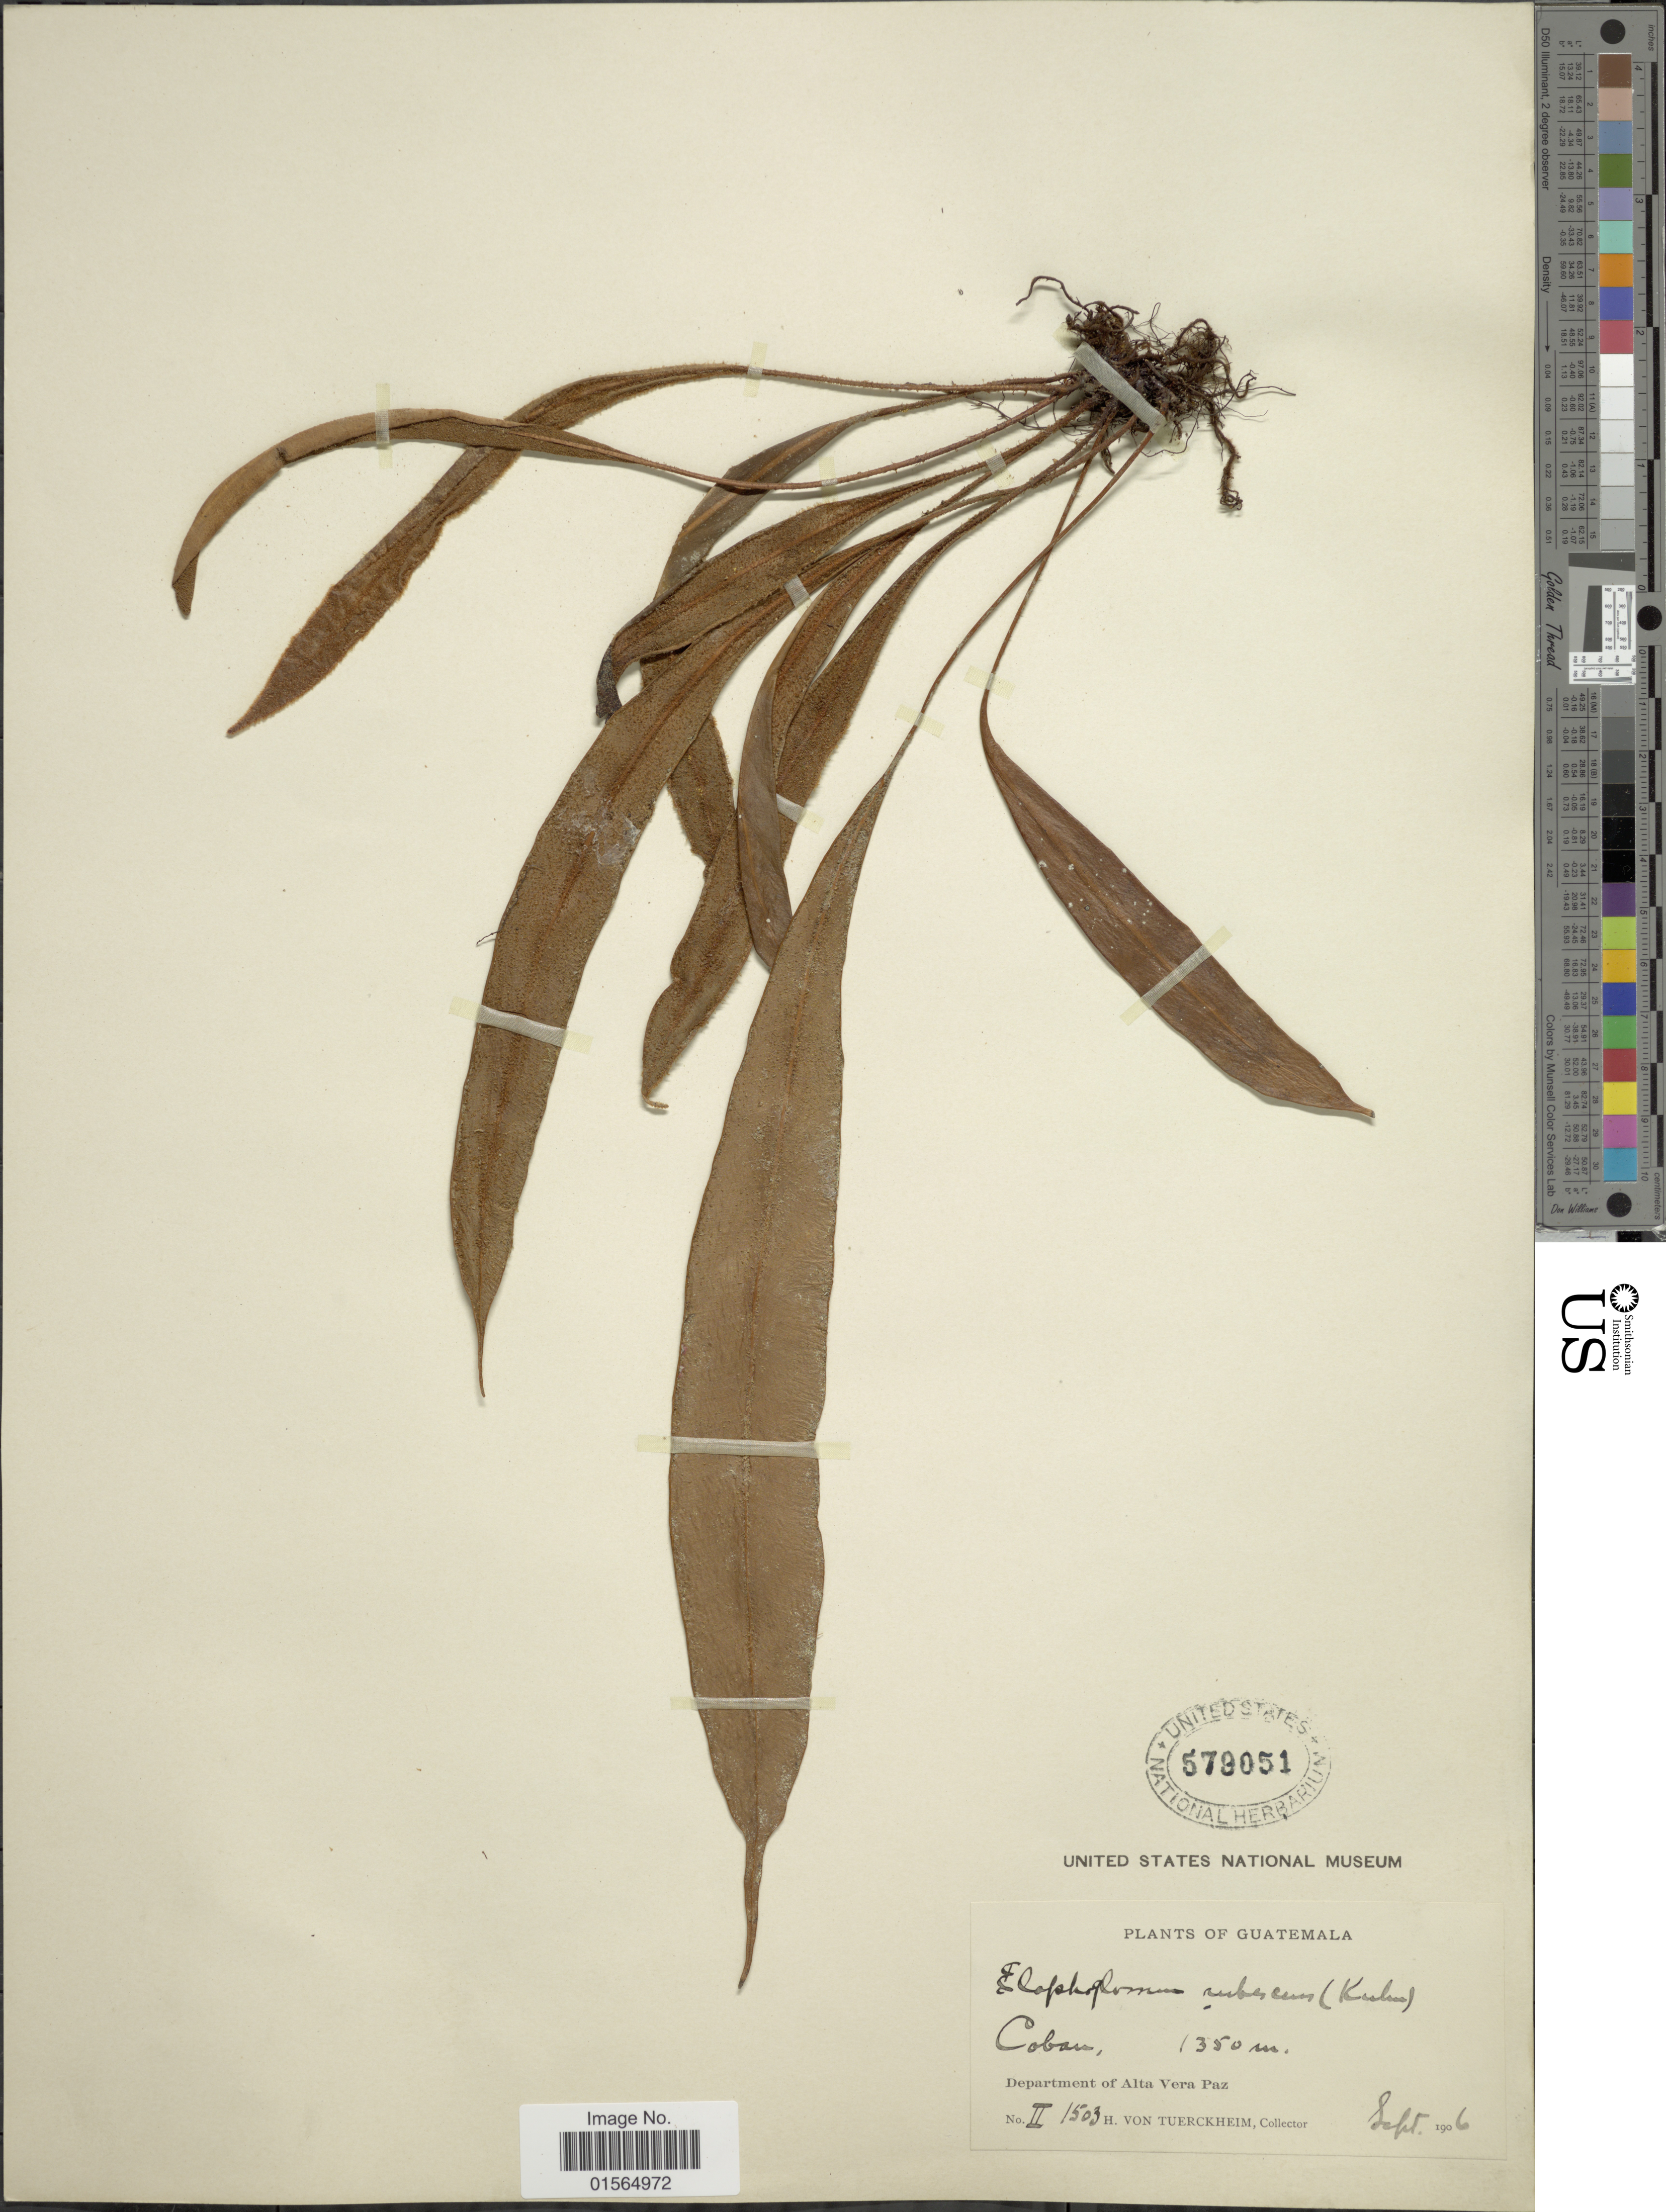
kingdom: Plantae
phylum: Tracheophyta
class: Polypodiopsida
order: Polypodiales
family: Dryopteridaceae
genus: Elaphoglossum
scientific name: Elaphoglossum rubescens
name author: Kuhn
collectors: H. von Türckheim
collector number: II1503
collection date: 1906-09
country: Guatemala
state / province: Alta Verapaz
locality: Coban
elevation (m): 1350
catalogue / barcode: US 579051